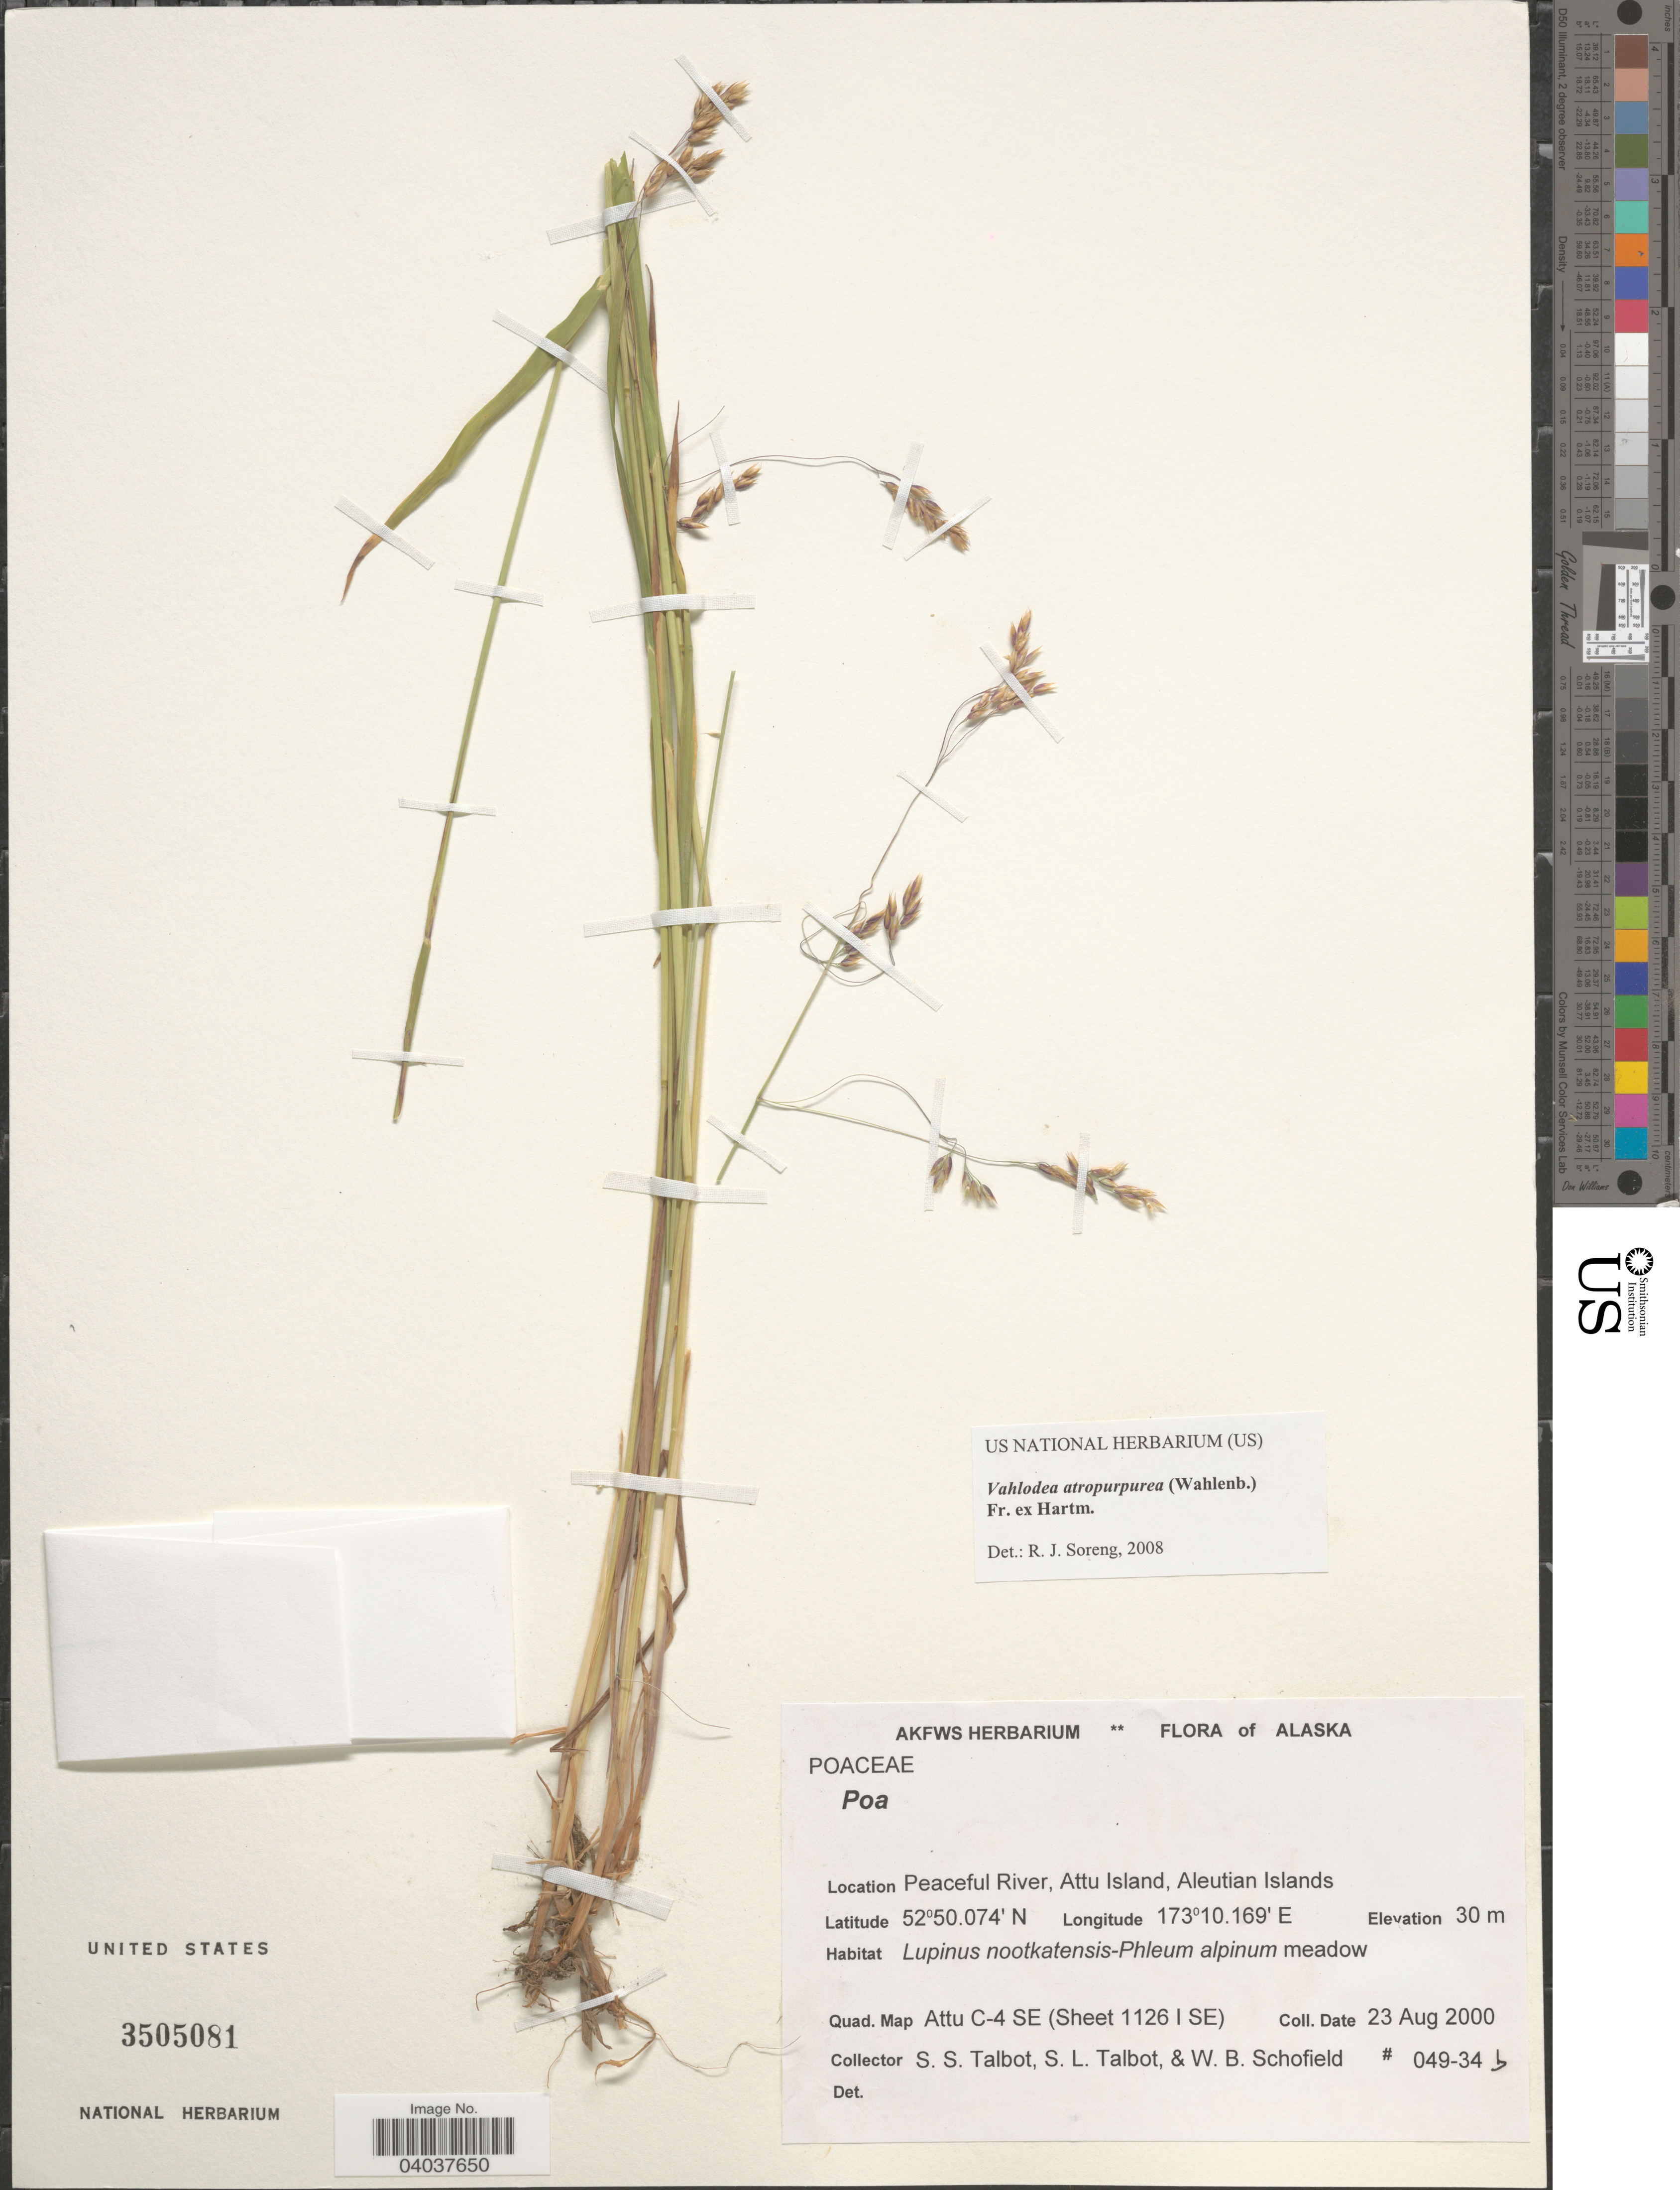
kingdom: Plantae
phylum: Tracheophyta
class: Liliopsida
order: Poales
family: Poaceae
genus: Vahlodea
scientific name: Vahlodea atropurpurea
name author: (Wahlenb.) Fr. ex Hartm.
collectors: S. S. Talbot, S. Talbot & W. Schofield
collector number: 049-34B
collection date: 2000-08-23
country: United States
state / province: Alaska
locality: Peaceful River, Attu Island, Aleutian Islands. Quad. Map Attu C-4 SE (Sheet 1126 I SE).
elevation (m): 30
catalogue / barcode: US 3505081